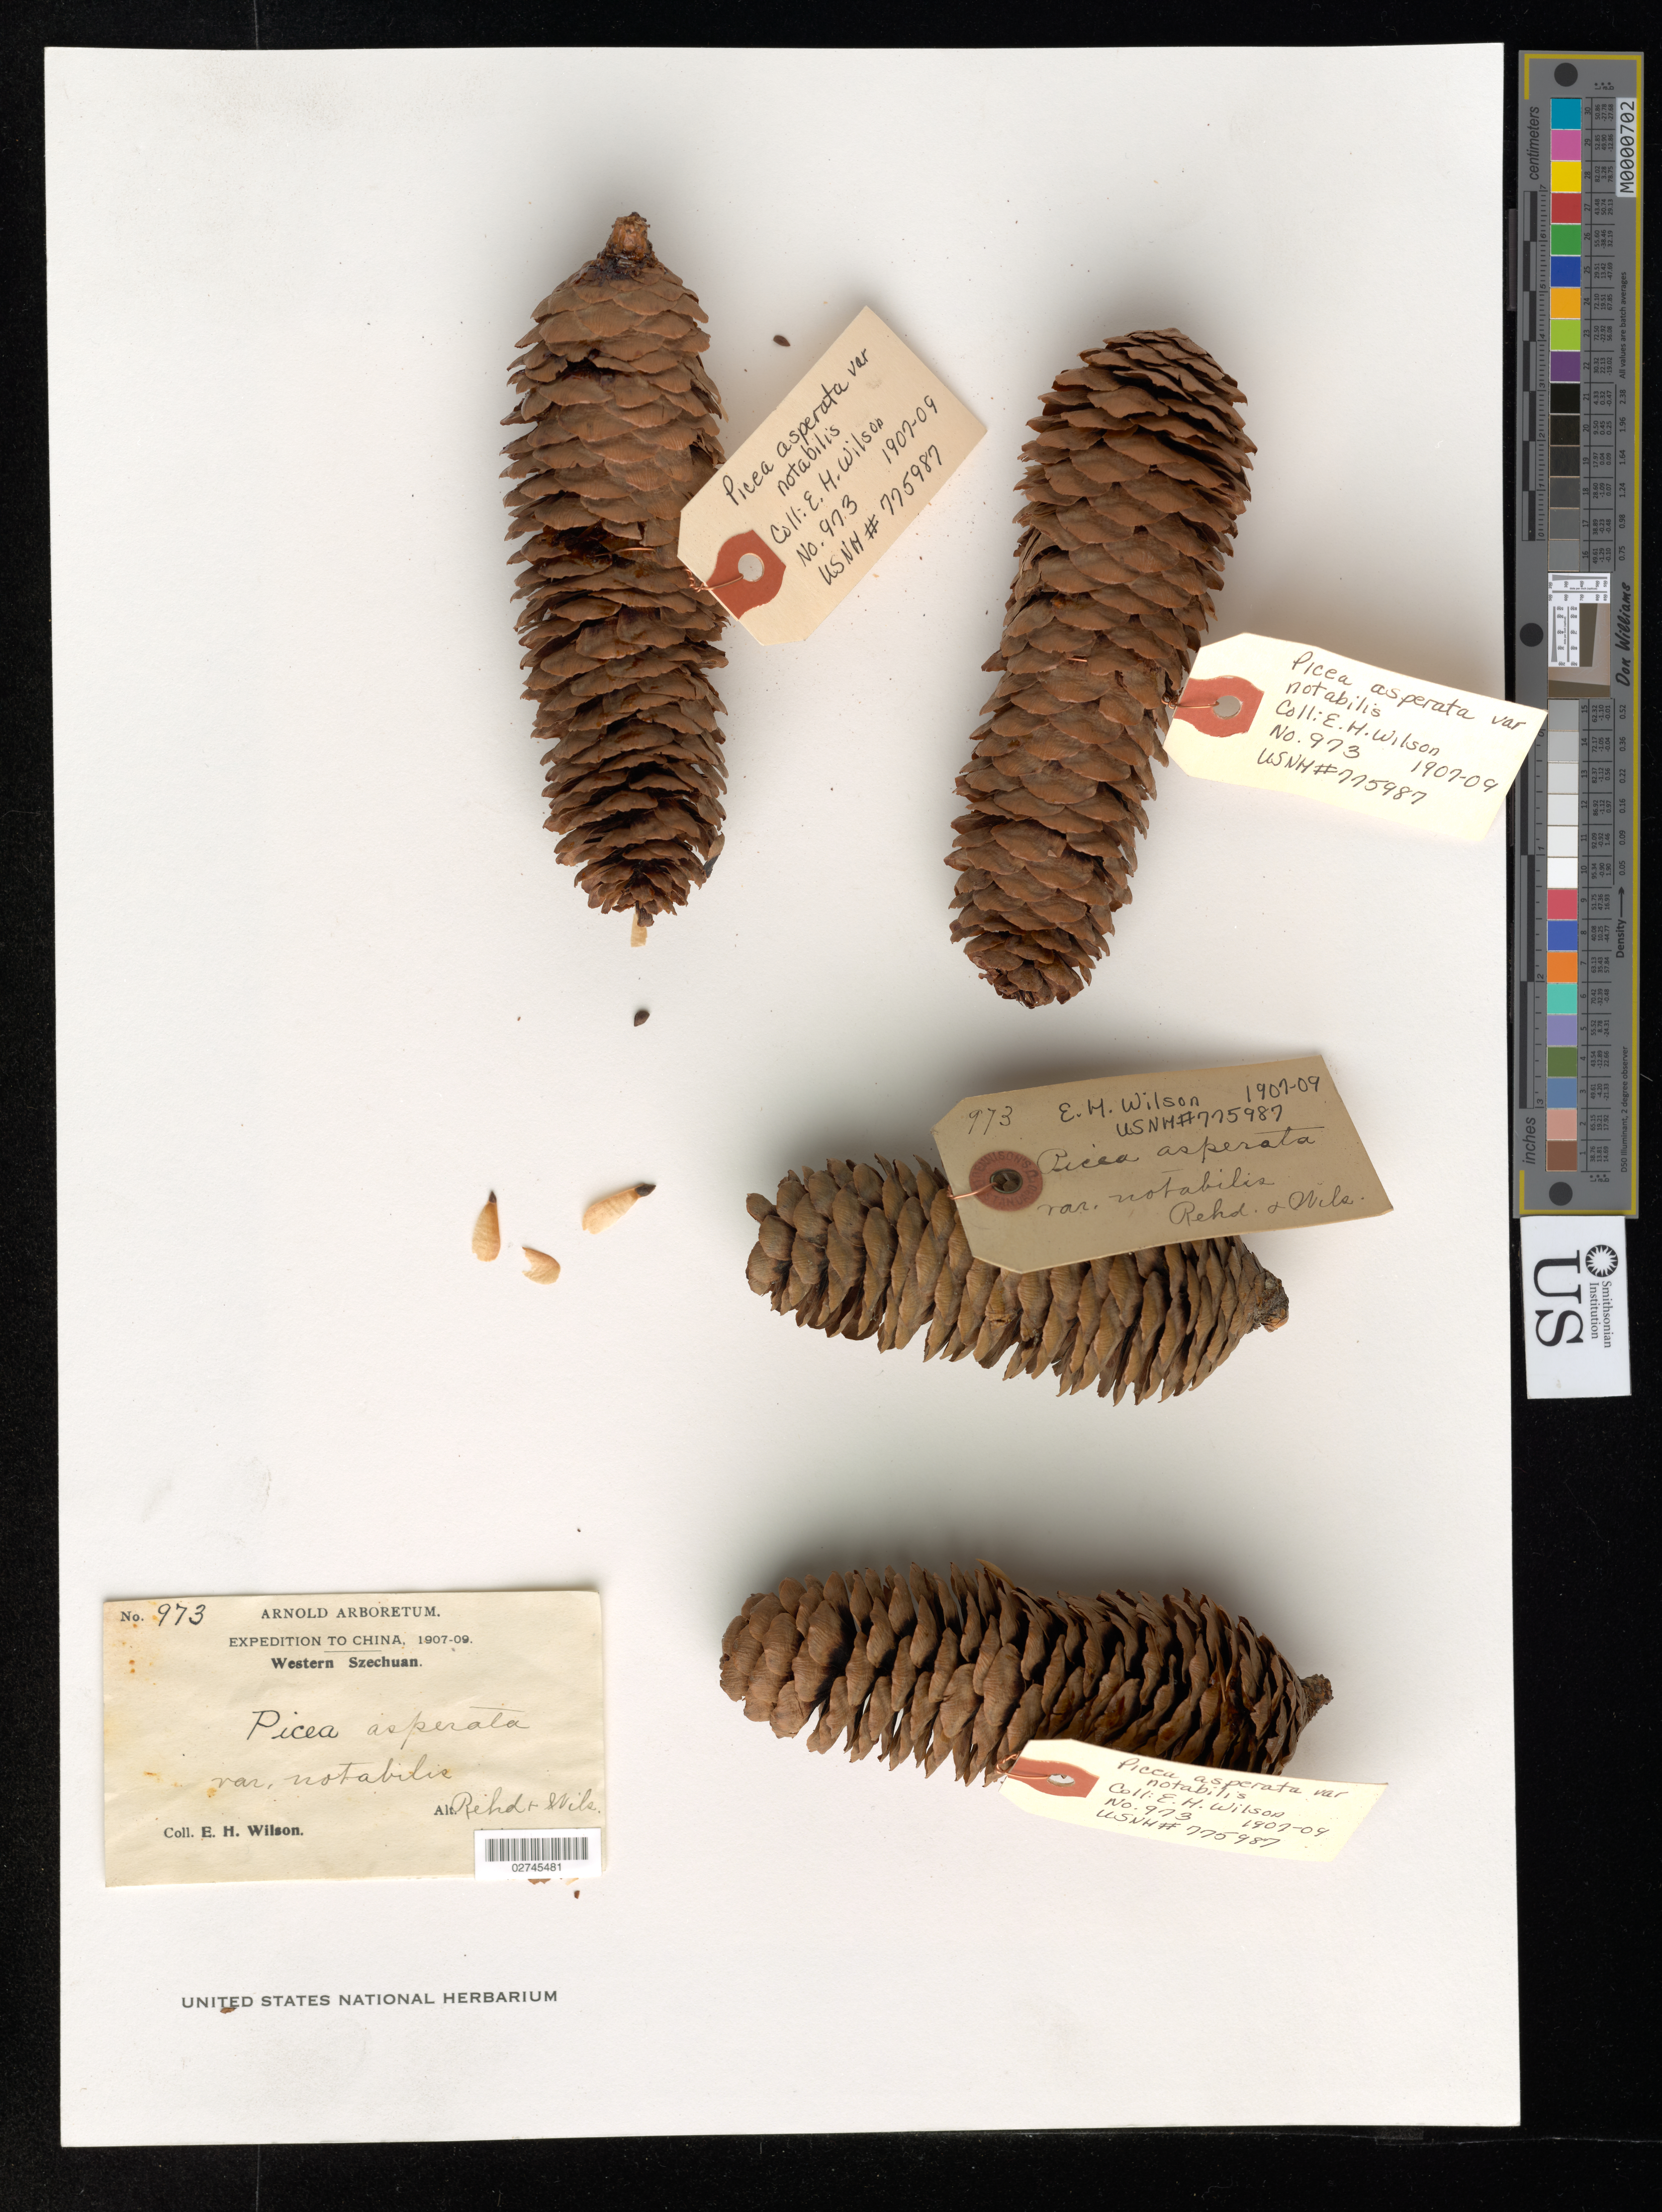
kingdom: Plantae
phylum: Tracheophyta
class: Pinopsida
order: Pinales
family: Pinaceae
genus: Picea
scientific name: Picea asperata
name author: Mast.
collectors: E. Wilson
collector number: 973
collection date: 1908-05/1908-10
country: China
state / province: Sichuan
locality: Western Szechuan